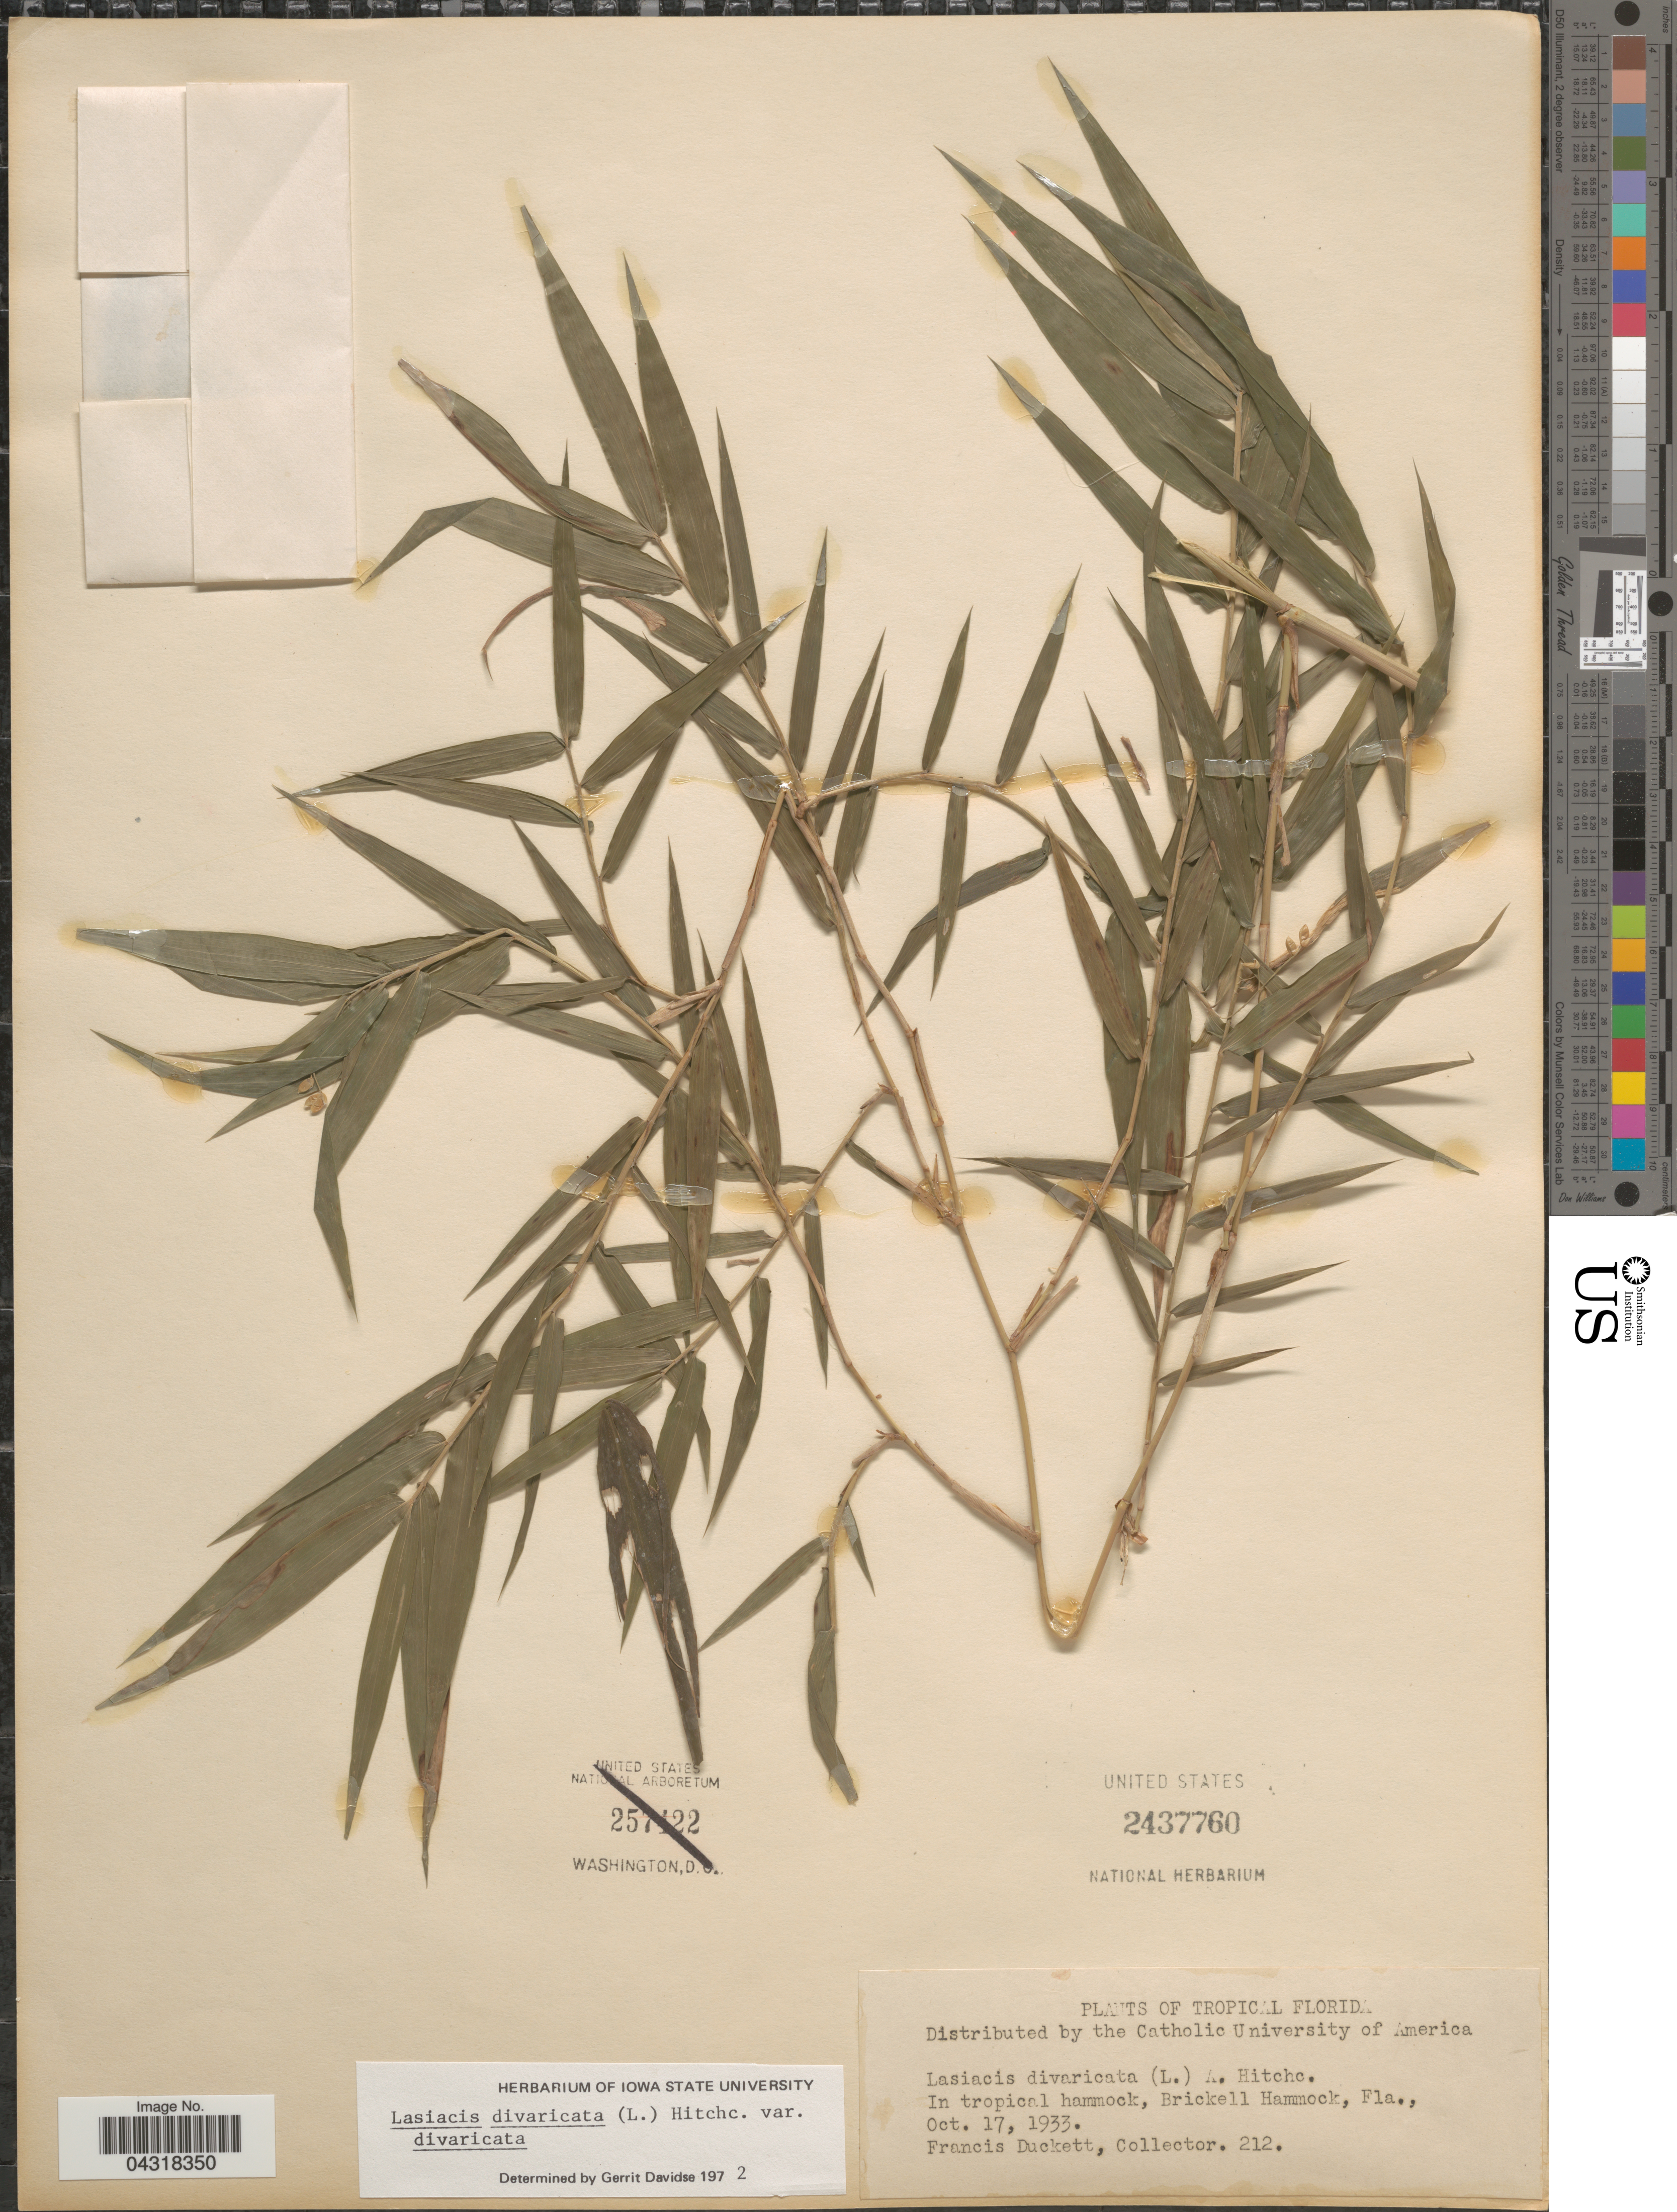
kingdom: Plantae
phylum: Tracheophyta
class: Liliopsida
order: Poales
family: Poaceae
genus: Lasiacis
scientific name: Lasiacis divaricata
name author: (L.) Hitchc.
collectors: F. Duckett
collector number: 212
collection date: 1933-10-17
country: United States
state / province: Florida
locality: Tropical Florida. In tropical hammock, Brickell Hammock.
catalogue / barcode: US 2437760